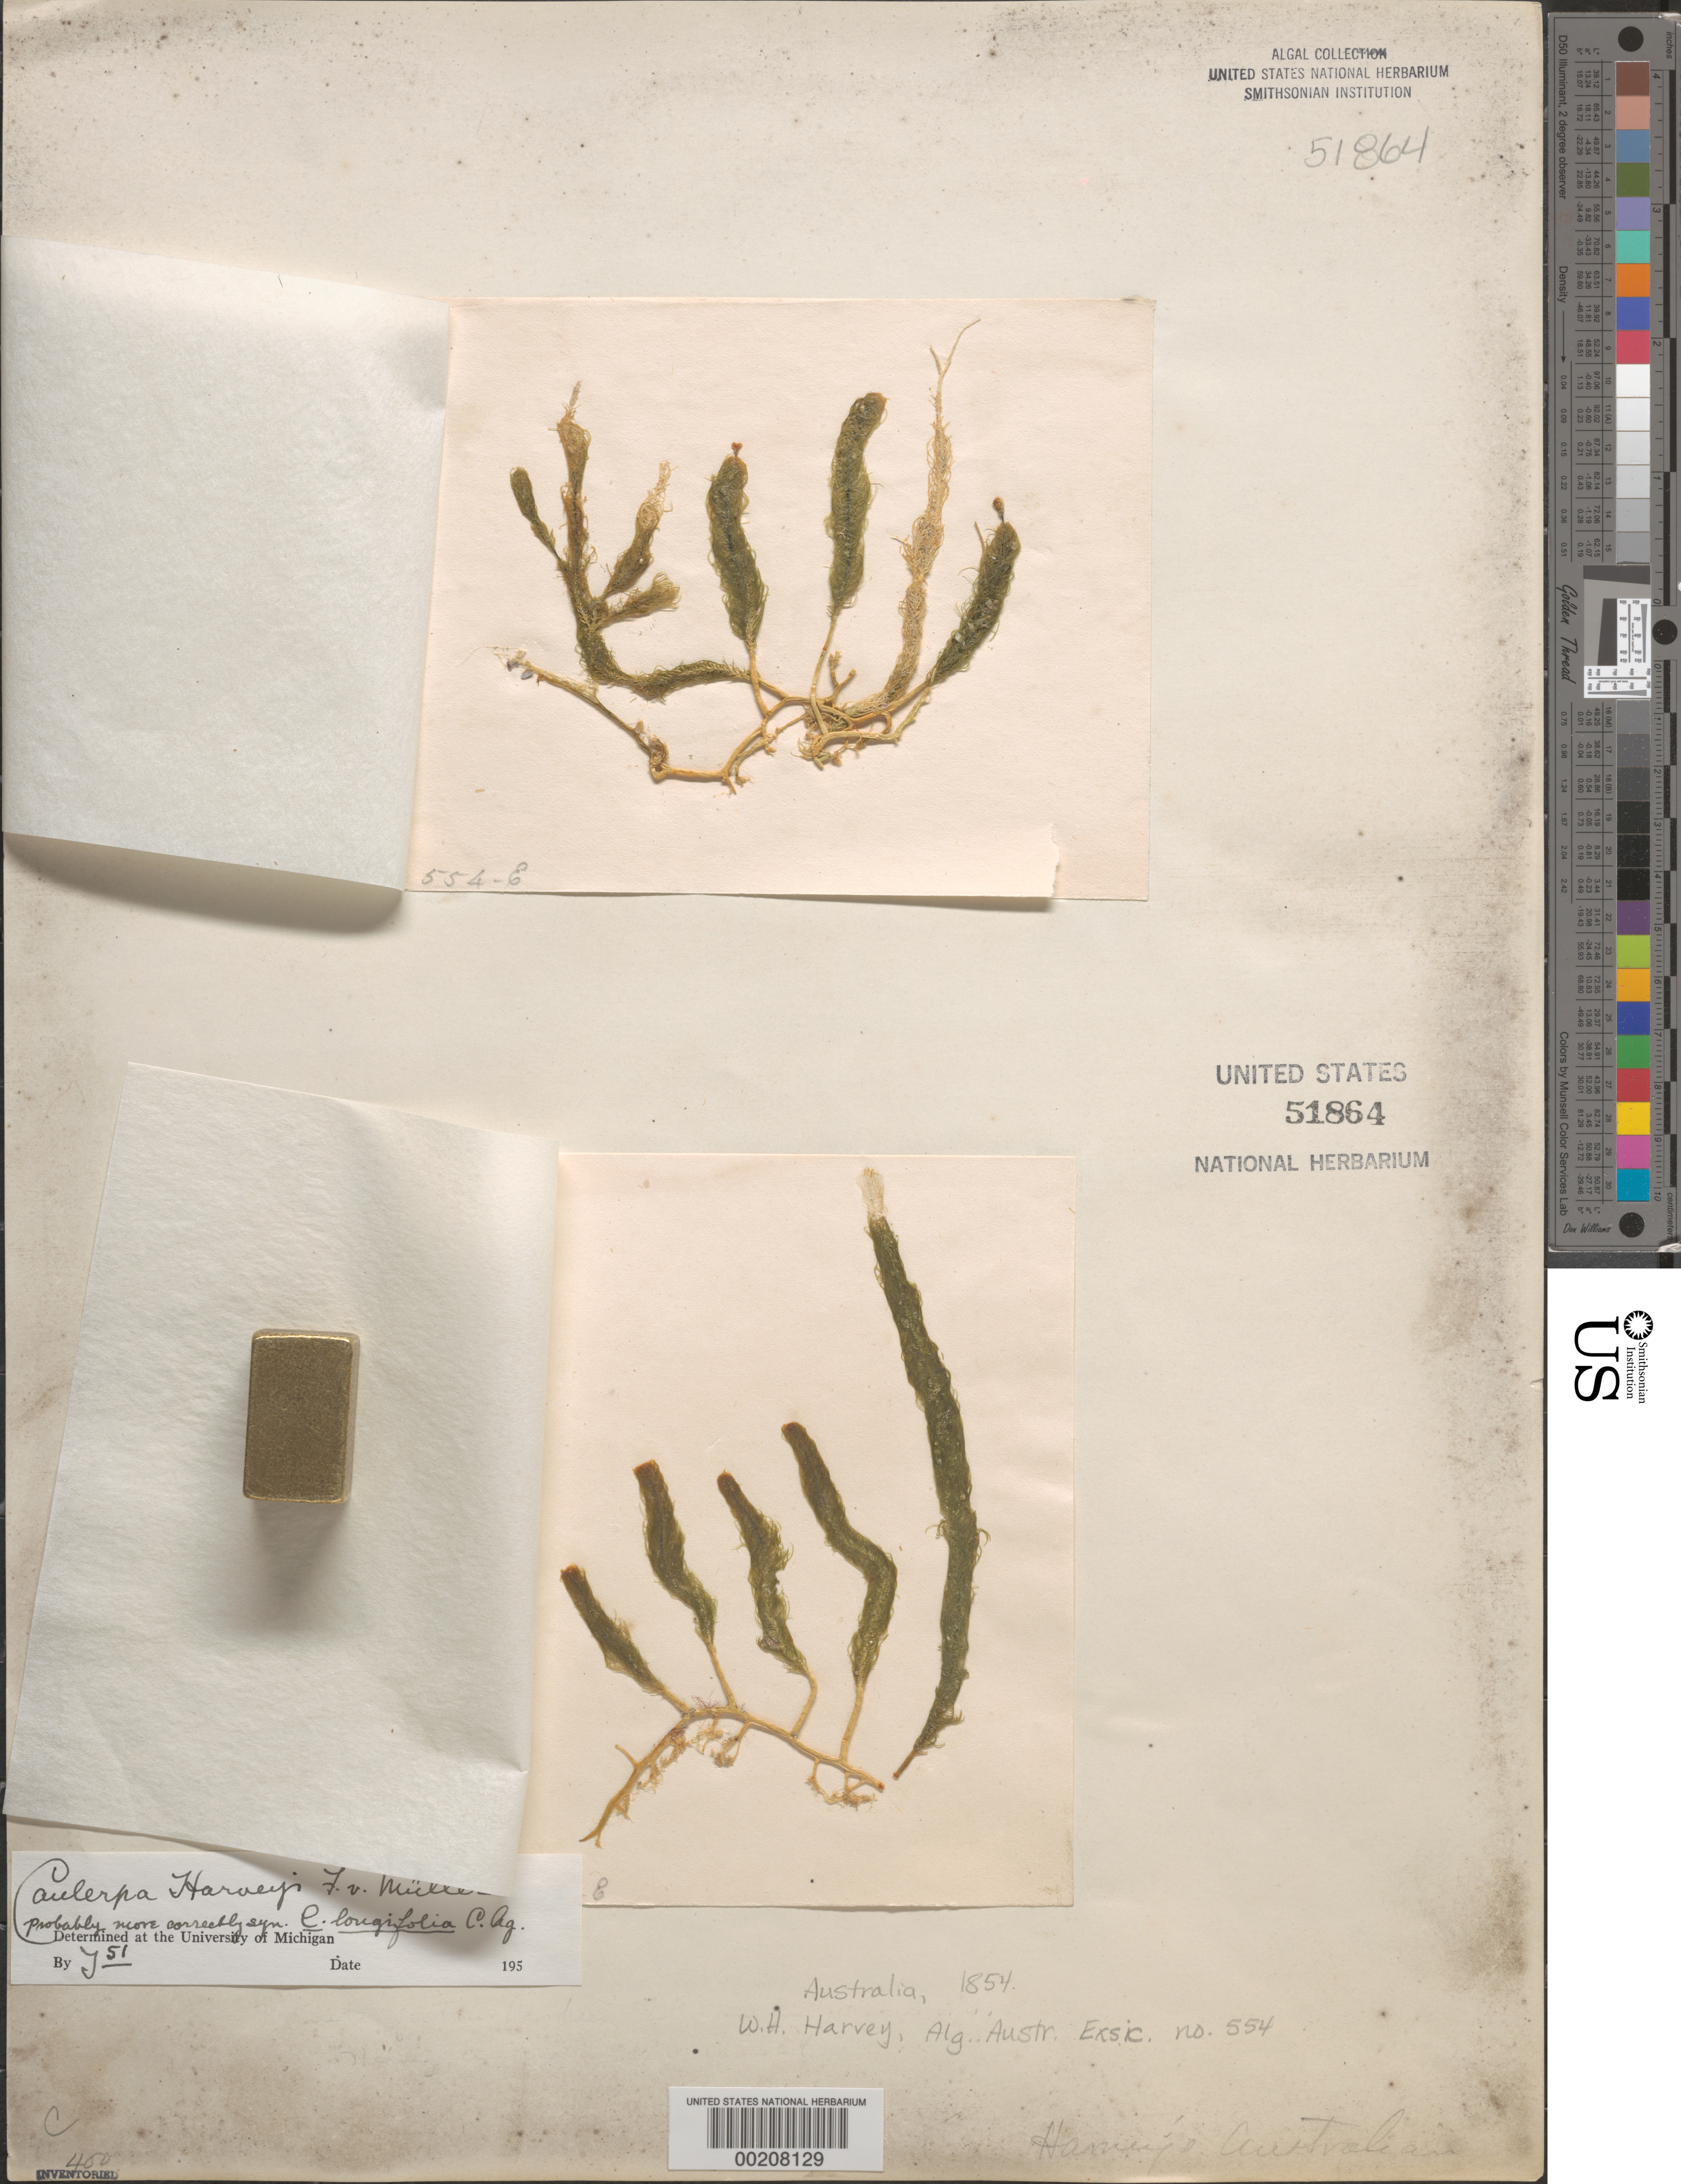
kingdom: Plantae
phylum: Chlorophyta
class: Ulvophyceae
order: Bryopsidales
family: Caulerpaceae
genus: Caulerpa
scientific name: Caulerpa longifolia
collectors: W. Harvey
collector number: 554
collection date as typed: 1854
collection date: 1854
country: Australia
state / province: Western Australia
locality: Princess Royal Harbor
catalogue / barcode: US 51864